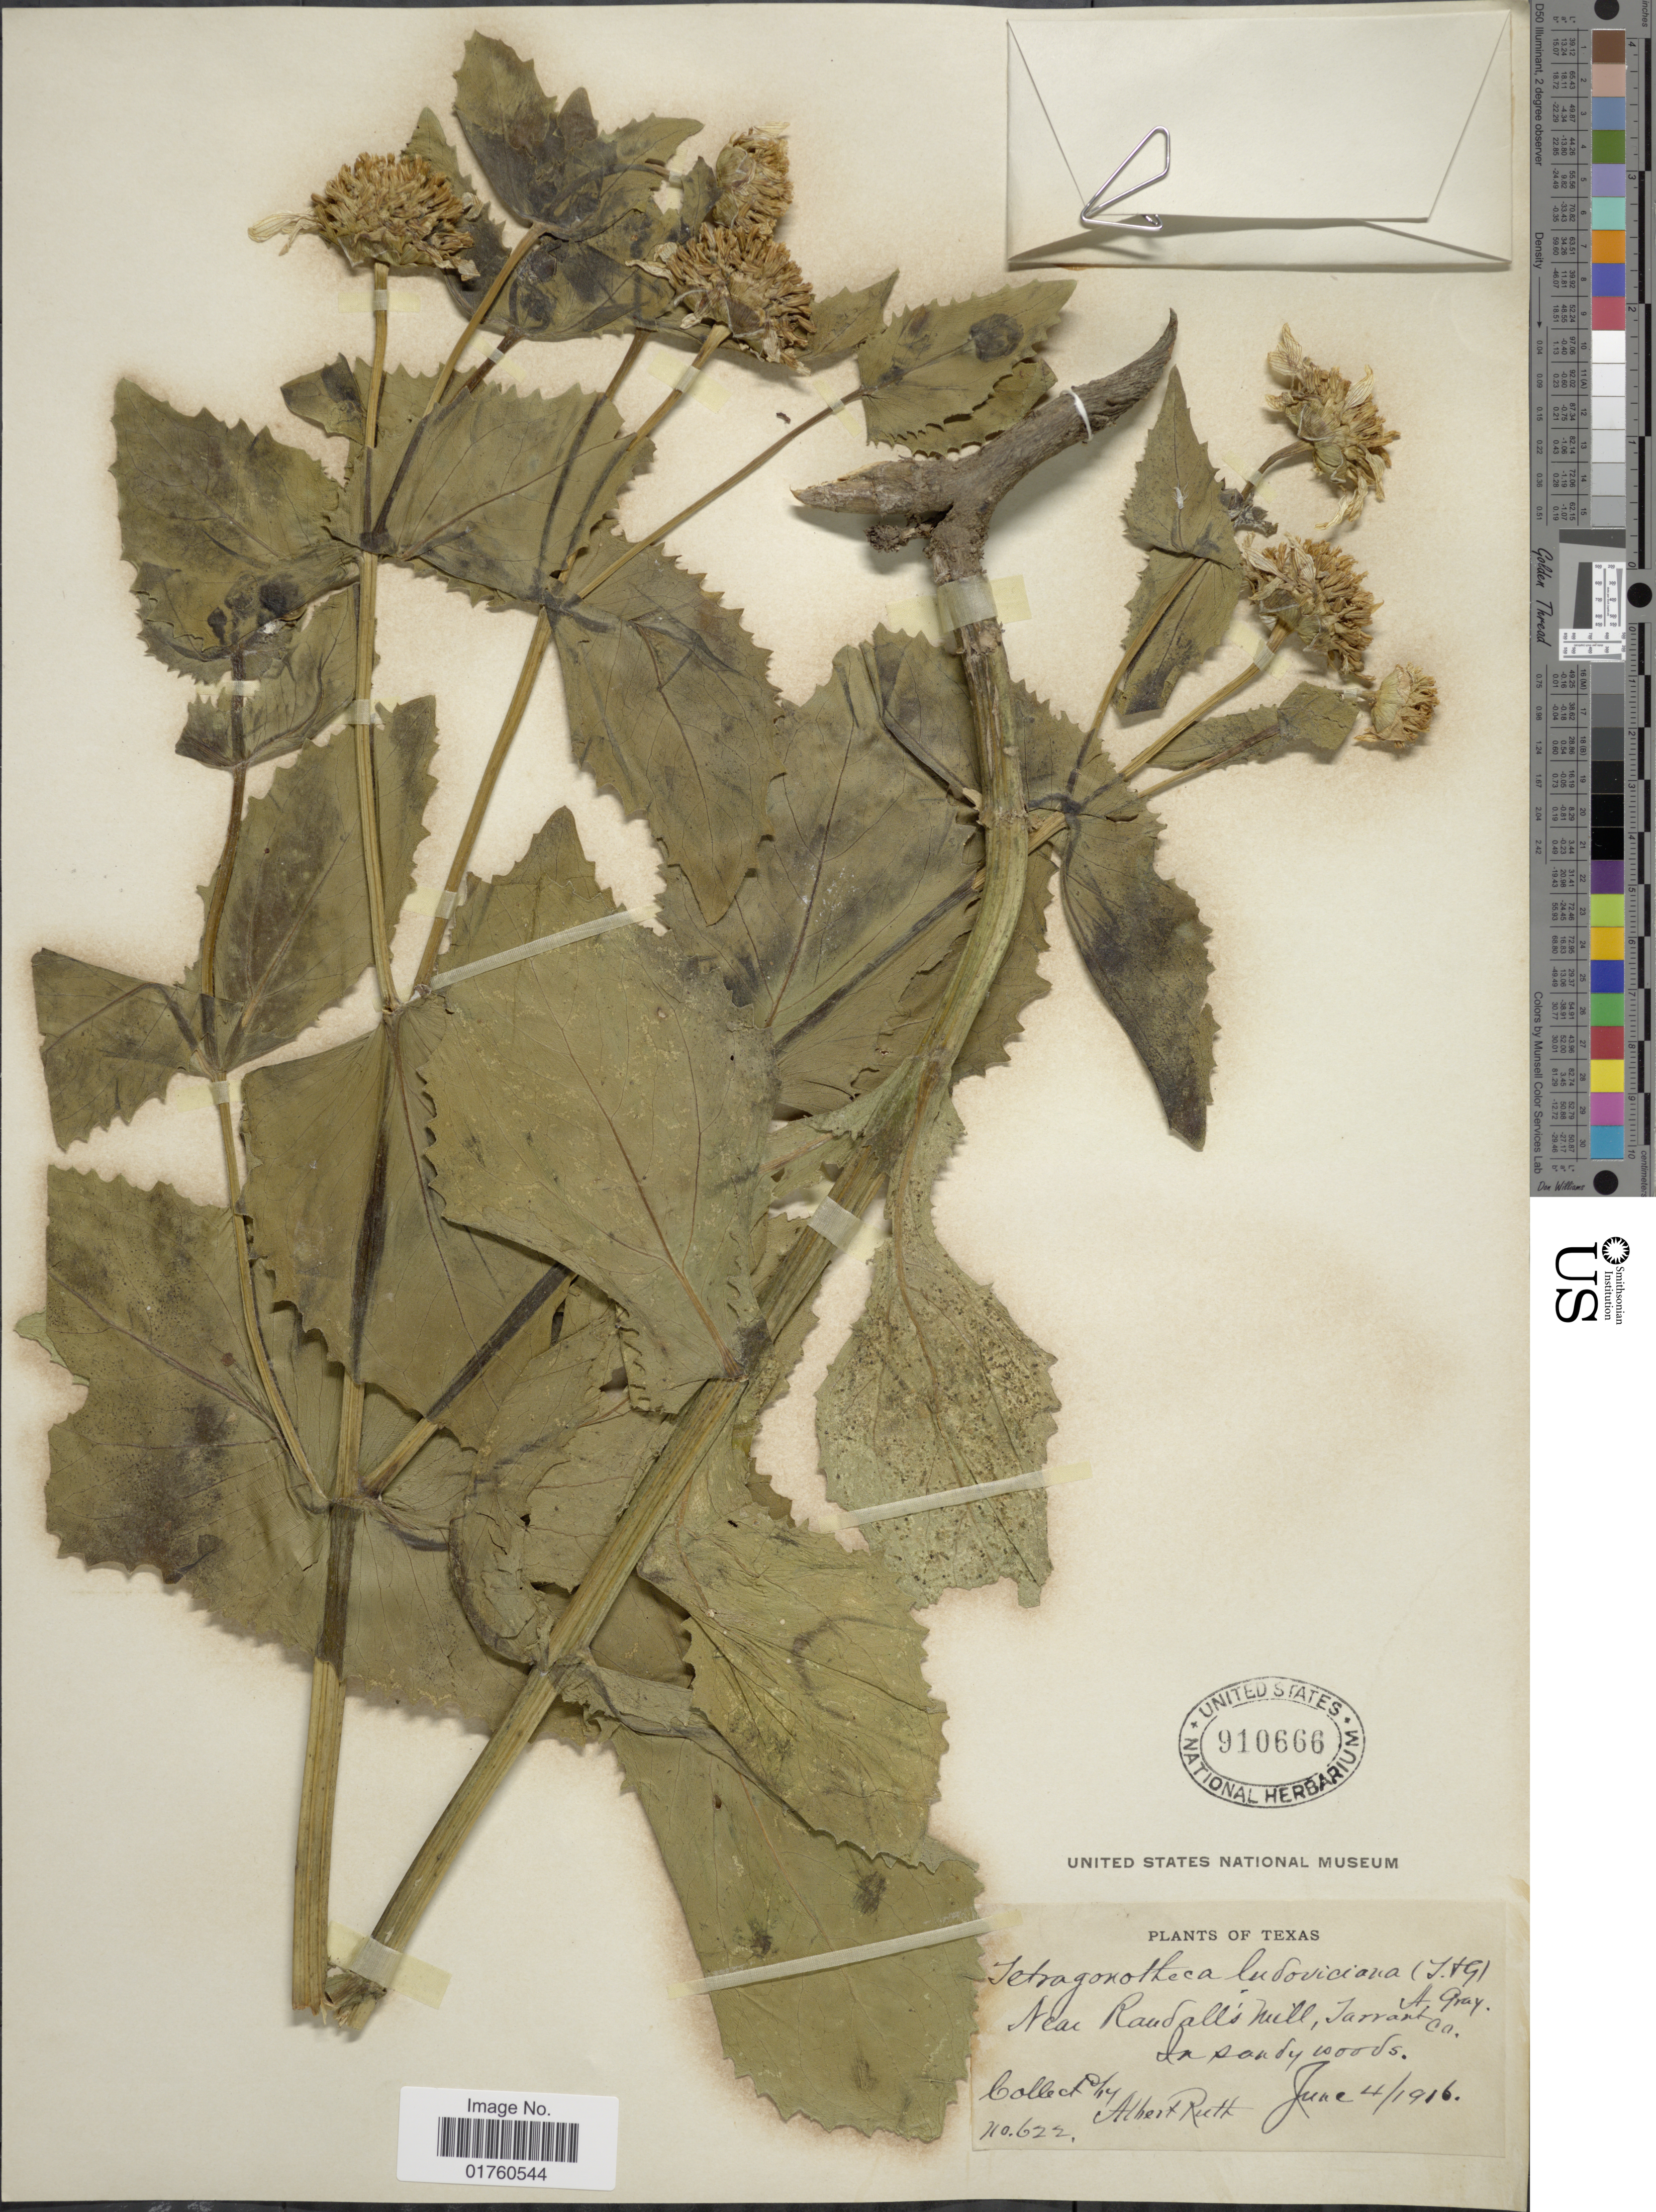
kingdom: Plantae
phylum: Tracheophyta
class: Magnoliopsida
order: Asterales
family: Asteraceae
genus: Tetragonotheca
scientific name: Tetragonotheca ludoviciana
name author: A. Gray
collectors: A. Ruth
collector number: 622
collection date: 1916-06-04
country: United States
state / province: Texas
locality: Near Randalls Mill, tarrant Co.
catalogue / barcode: US 910666